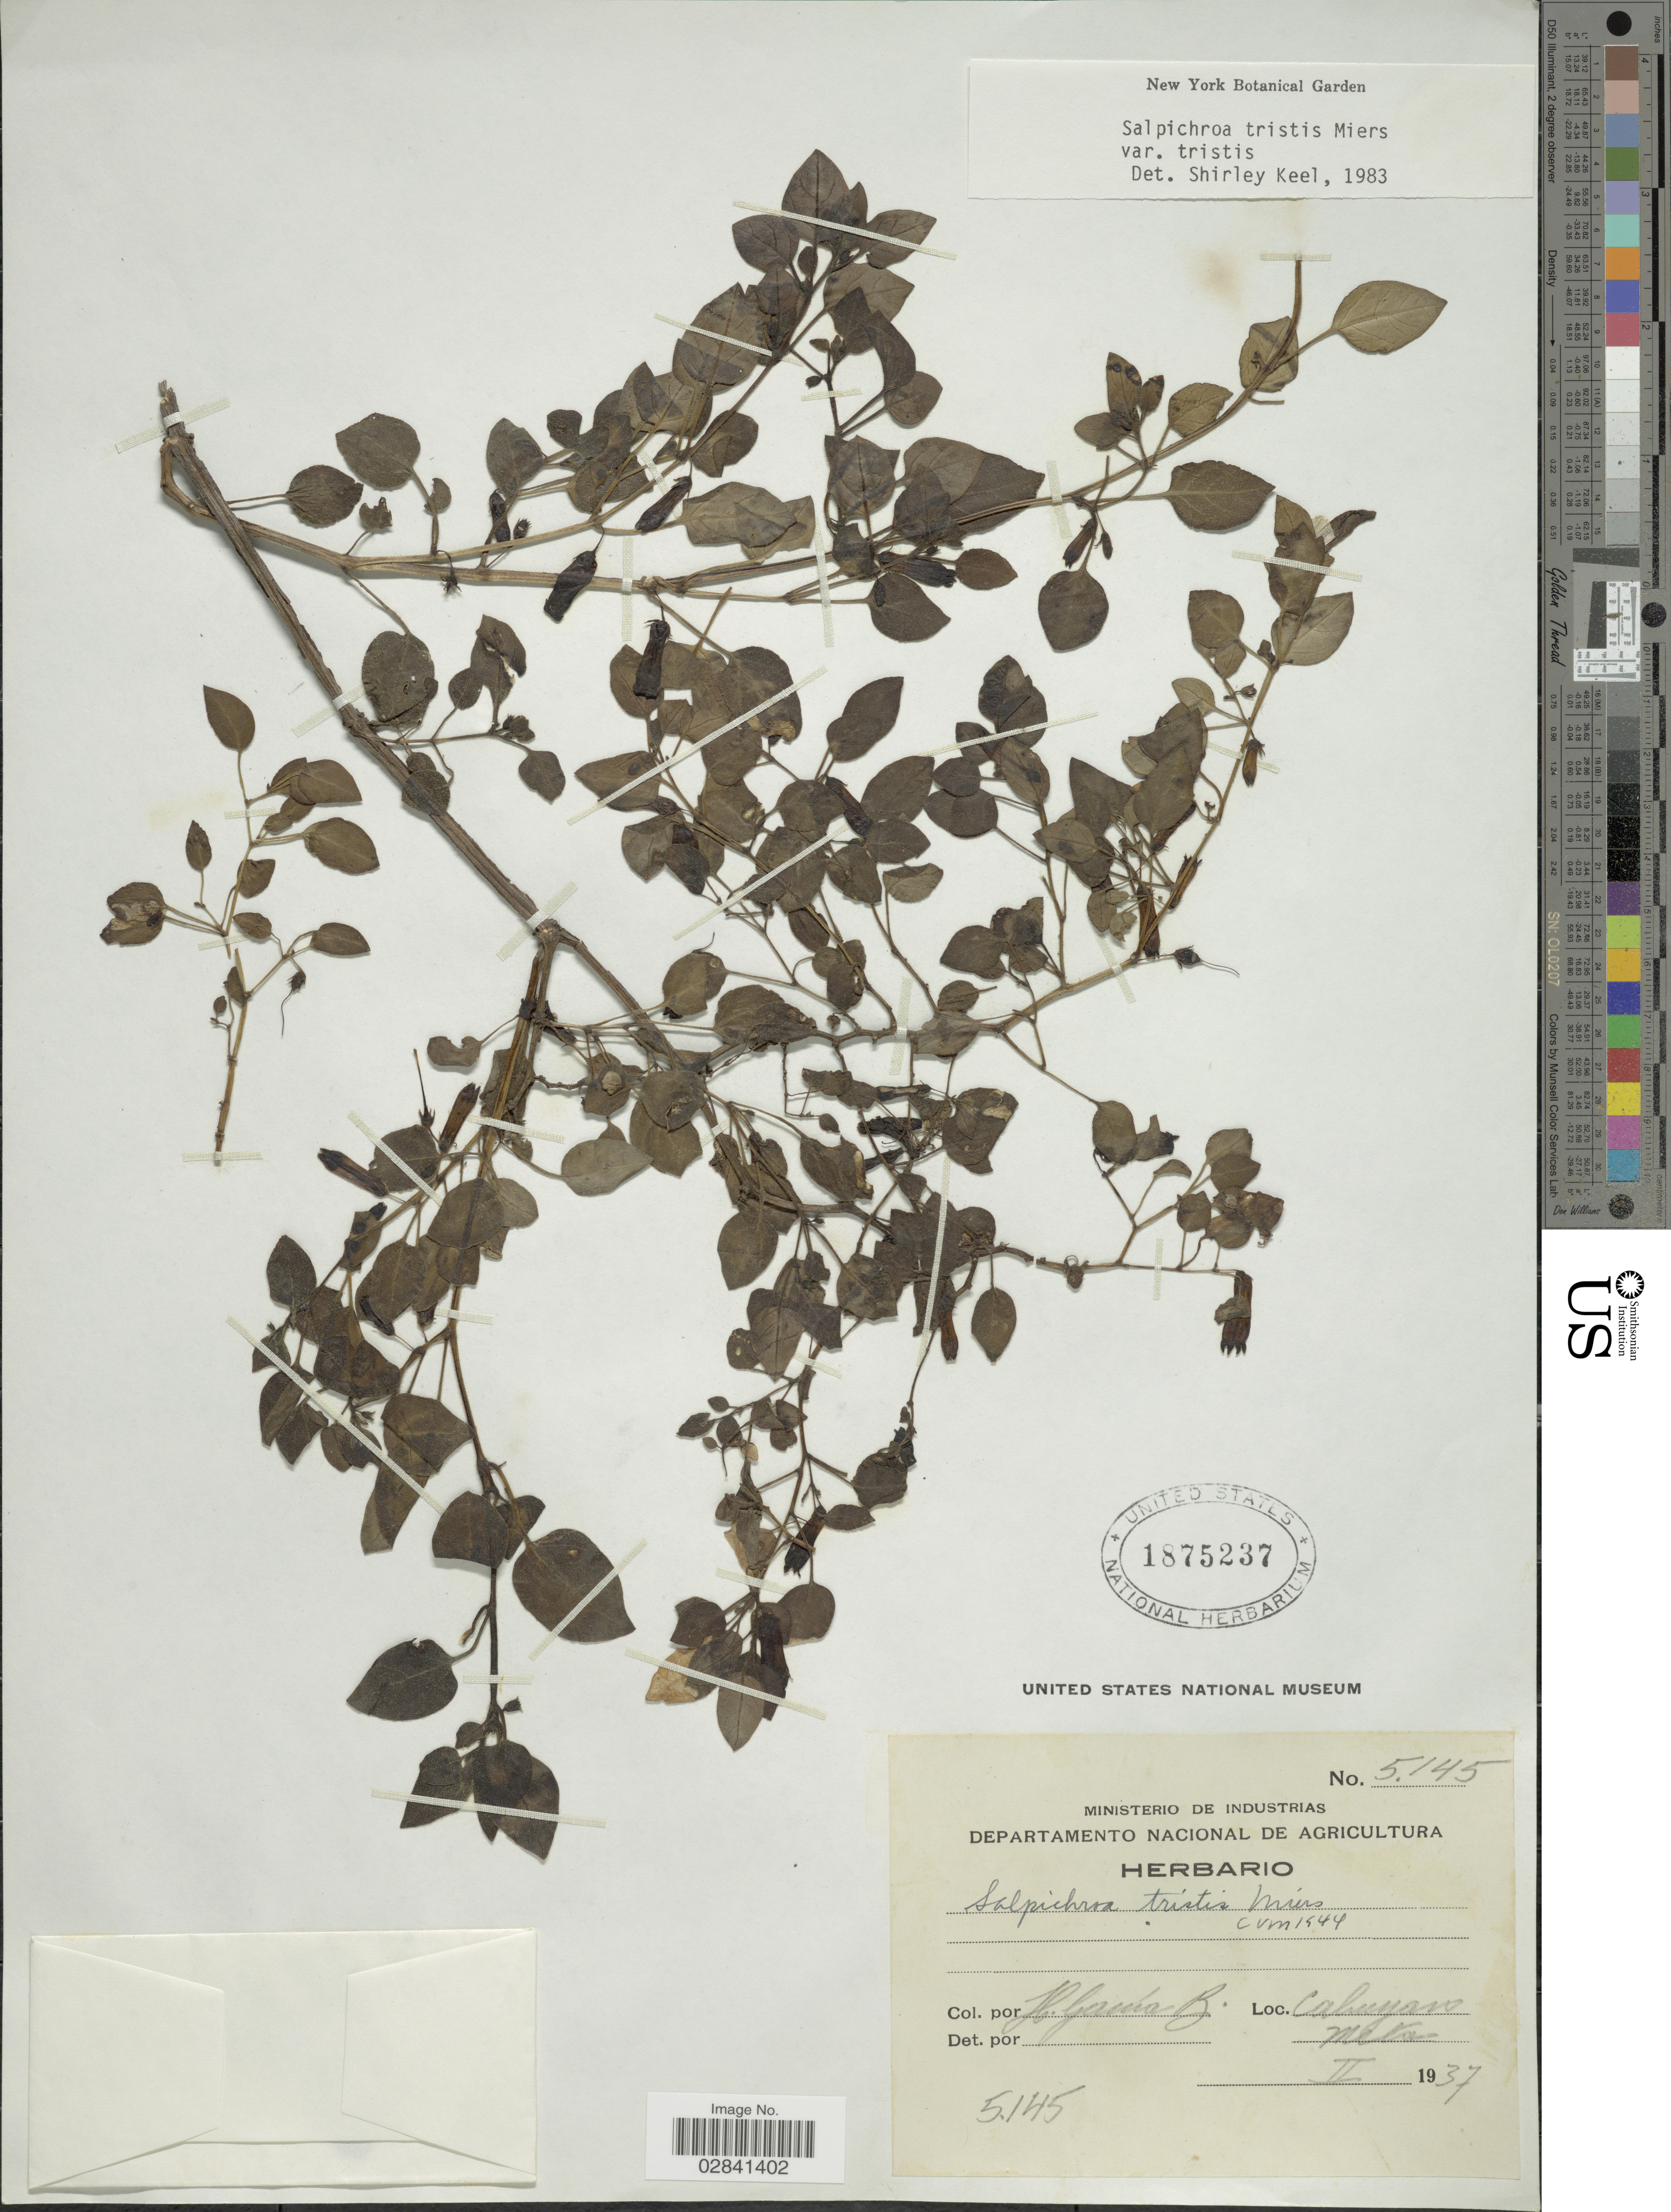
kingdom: Plantae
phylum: Tracheophyta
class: Magnoliopsida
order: Solanales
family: Solanaceae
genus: Salpichroa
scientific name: Salpichroa tristis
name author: Walp.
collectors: H. García Barriga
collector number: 5145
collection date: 1937-02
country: Colombia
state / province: Meta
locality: Cabuyaro.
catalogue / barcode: US 1875237